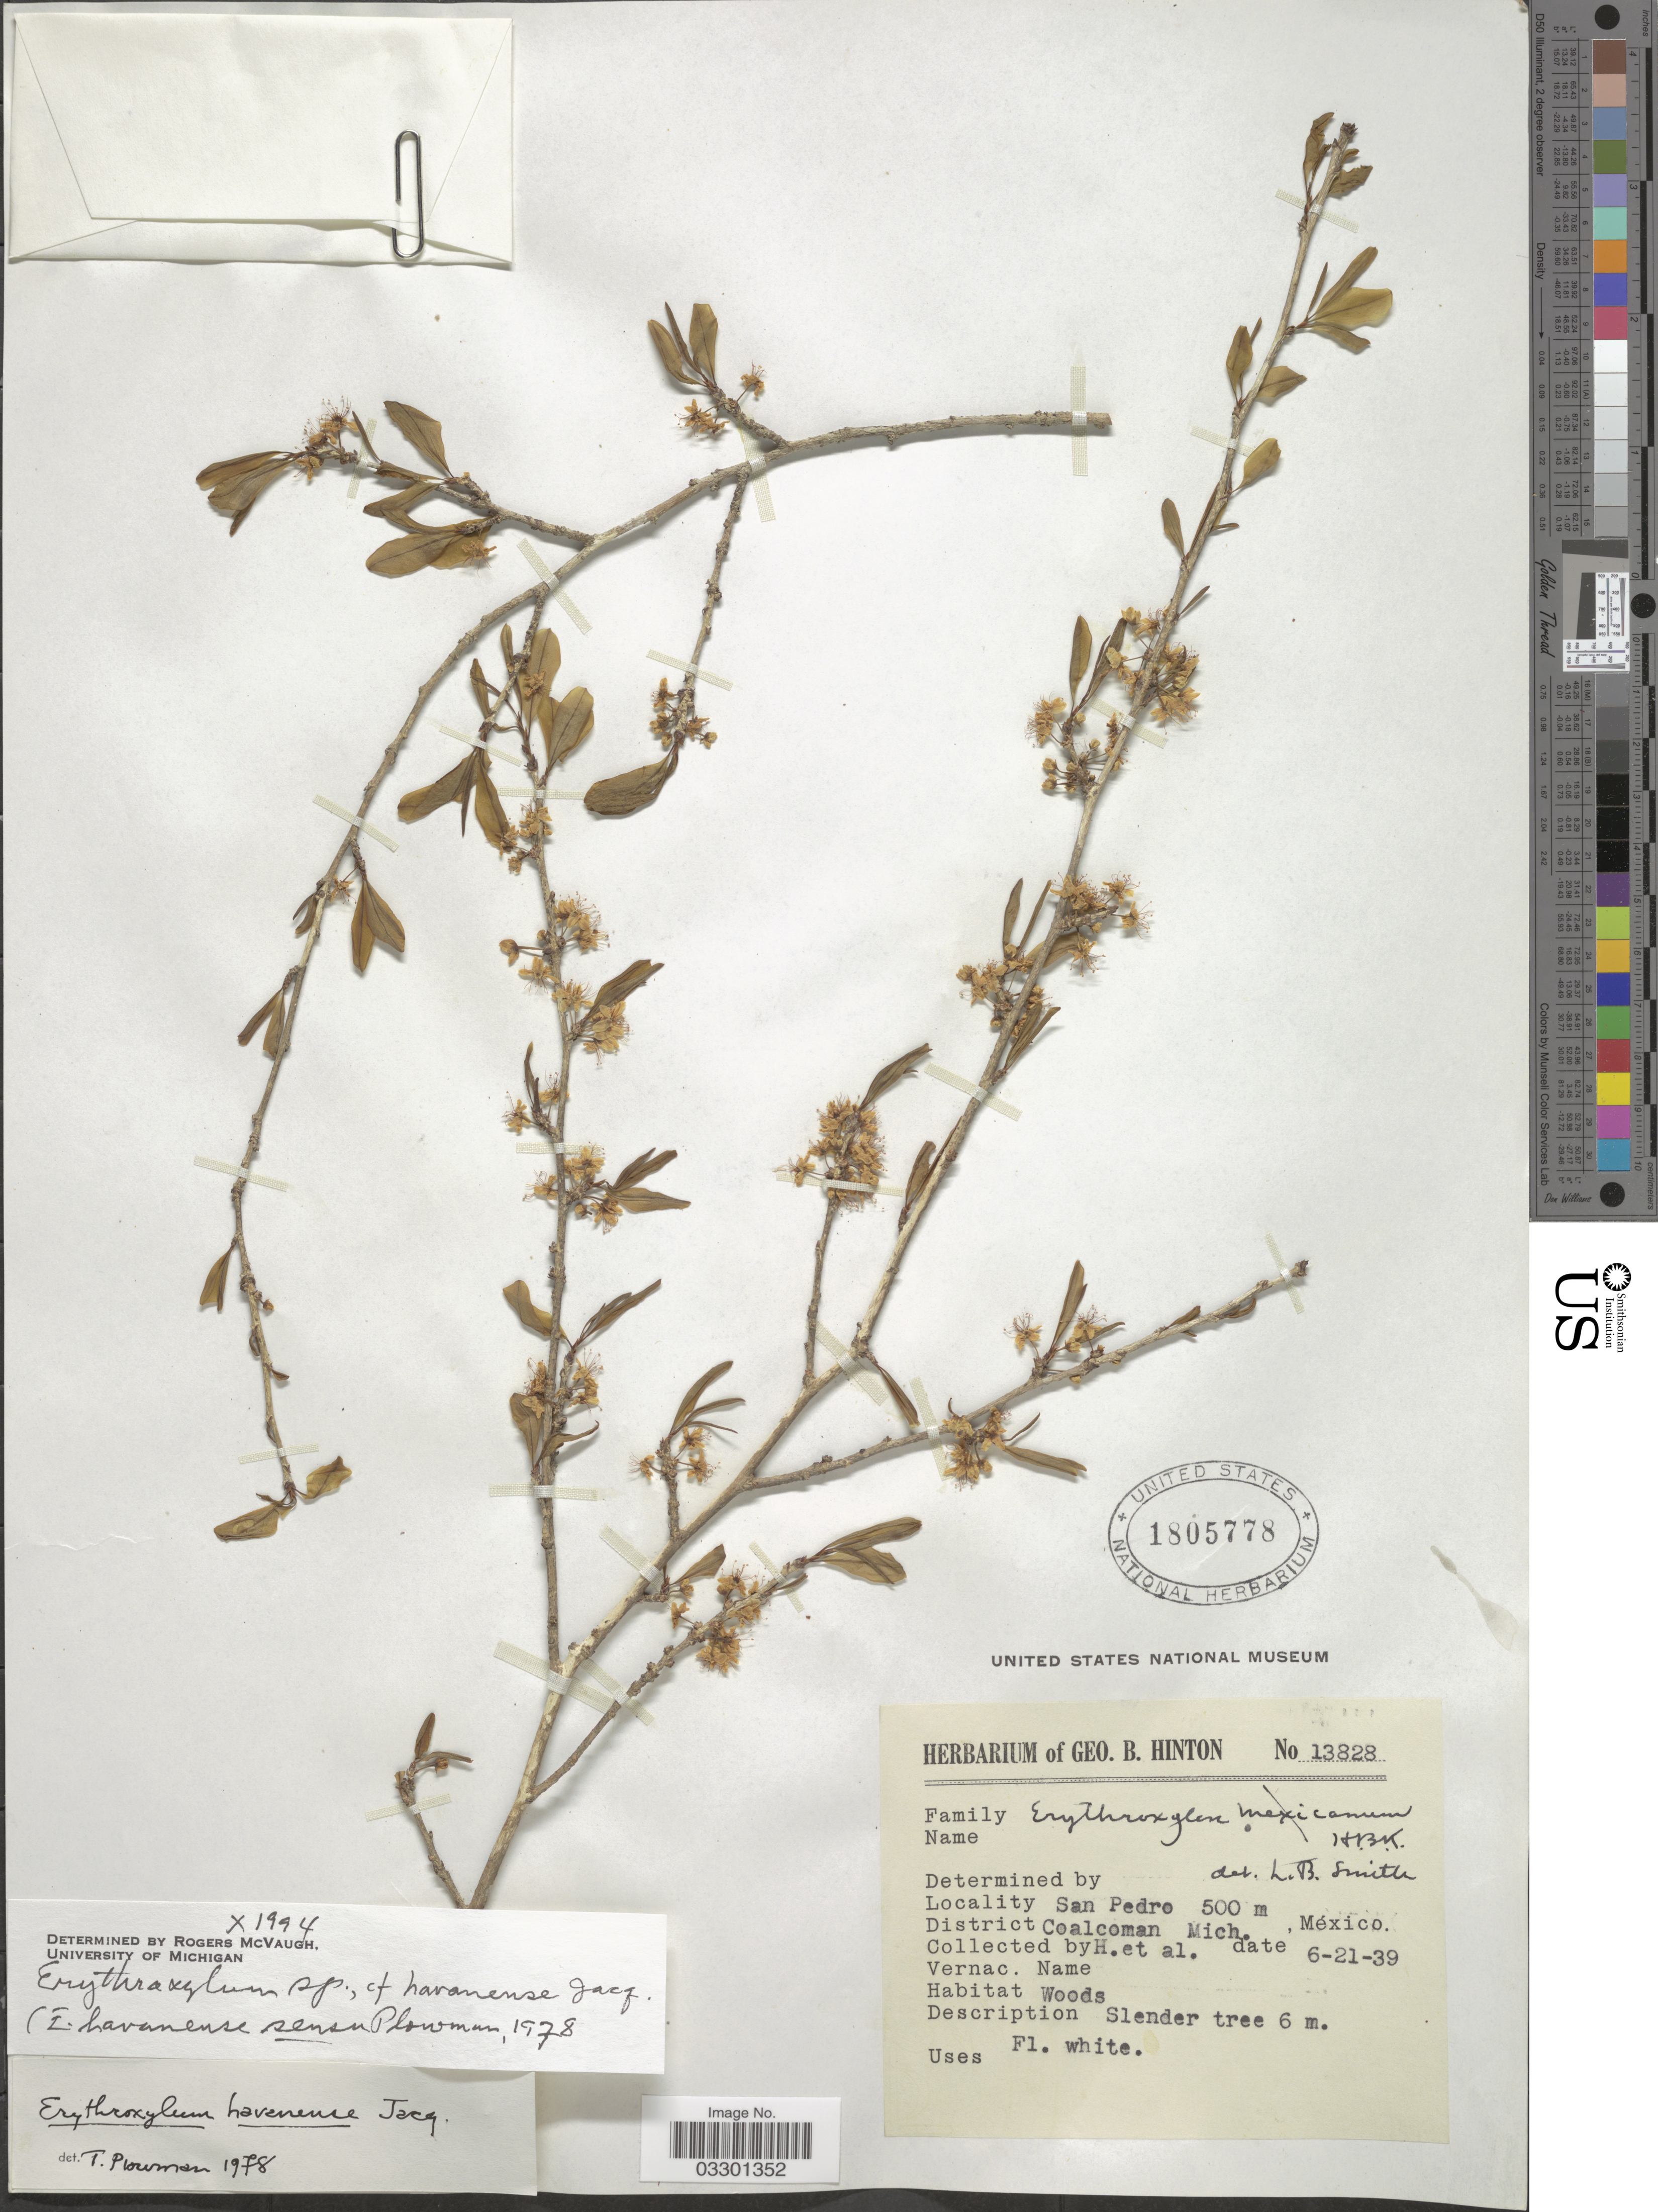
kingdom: Plantae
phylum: Tracheophyta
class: Magnoliopsida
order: Malpighiales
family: Erythroxylaceae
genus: Erythroxylum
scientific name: Erythroxylum havanense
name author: Jacq.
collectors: G. B. Hinton & et al.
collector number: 13828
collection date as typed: Transcribed d/m/y: 21/6/39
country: Mexico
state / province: Michoacán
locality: San Pedro. District Coalcoman.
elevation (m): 500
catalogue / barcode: US 1805778